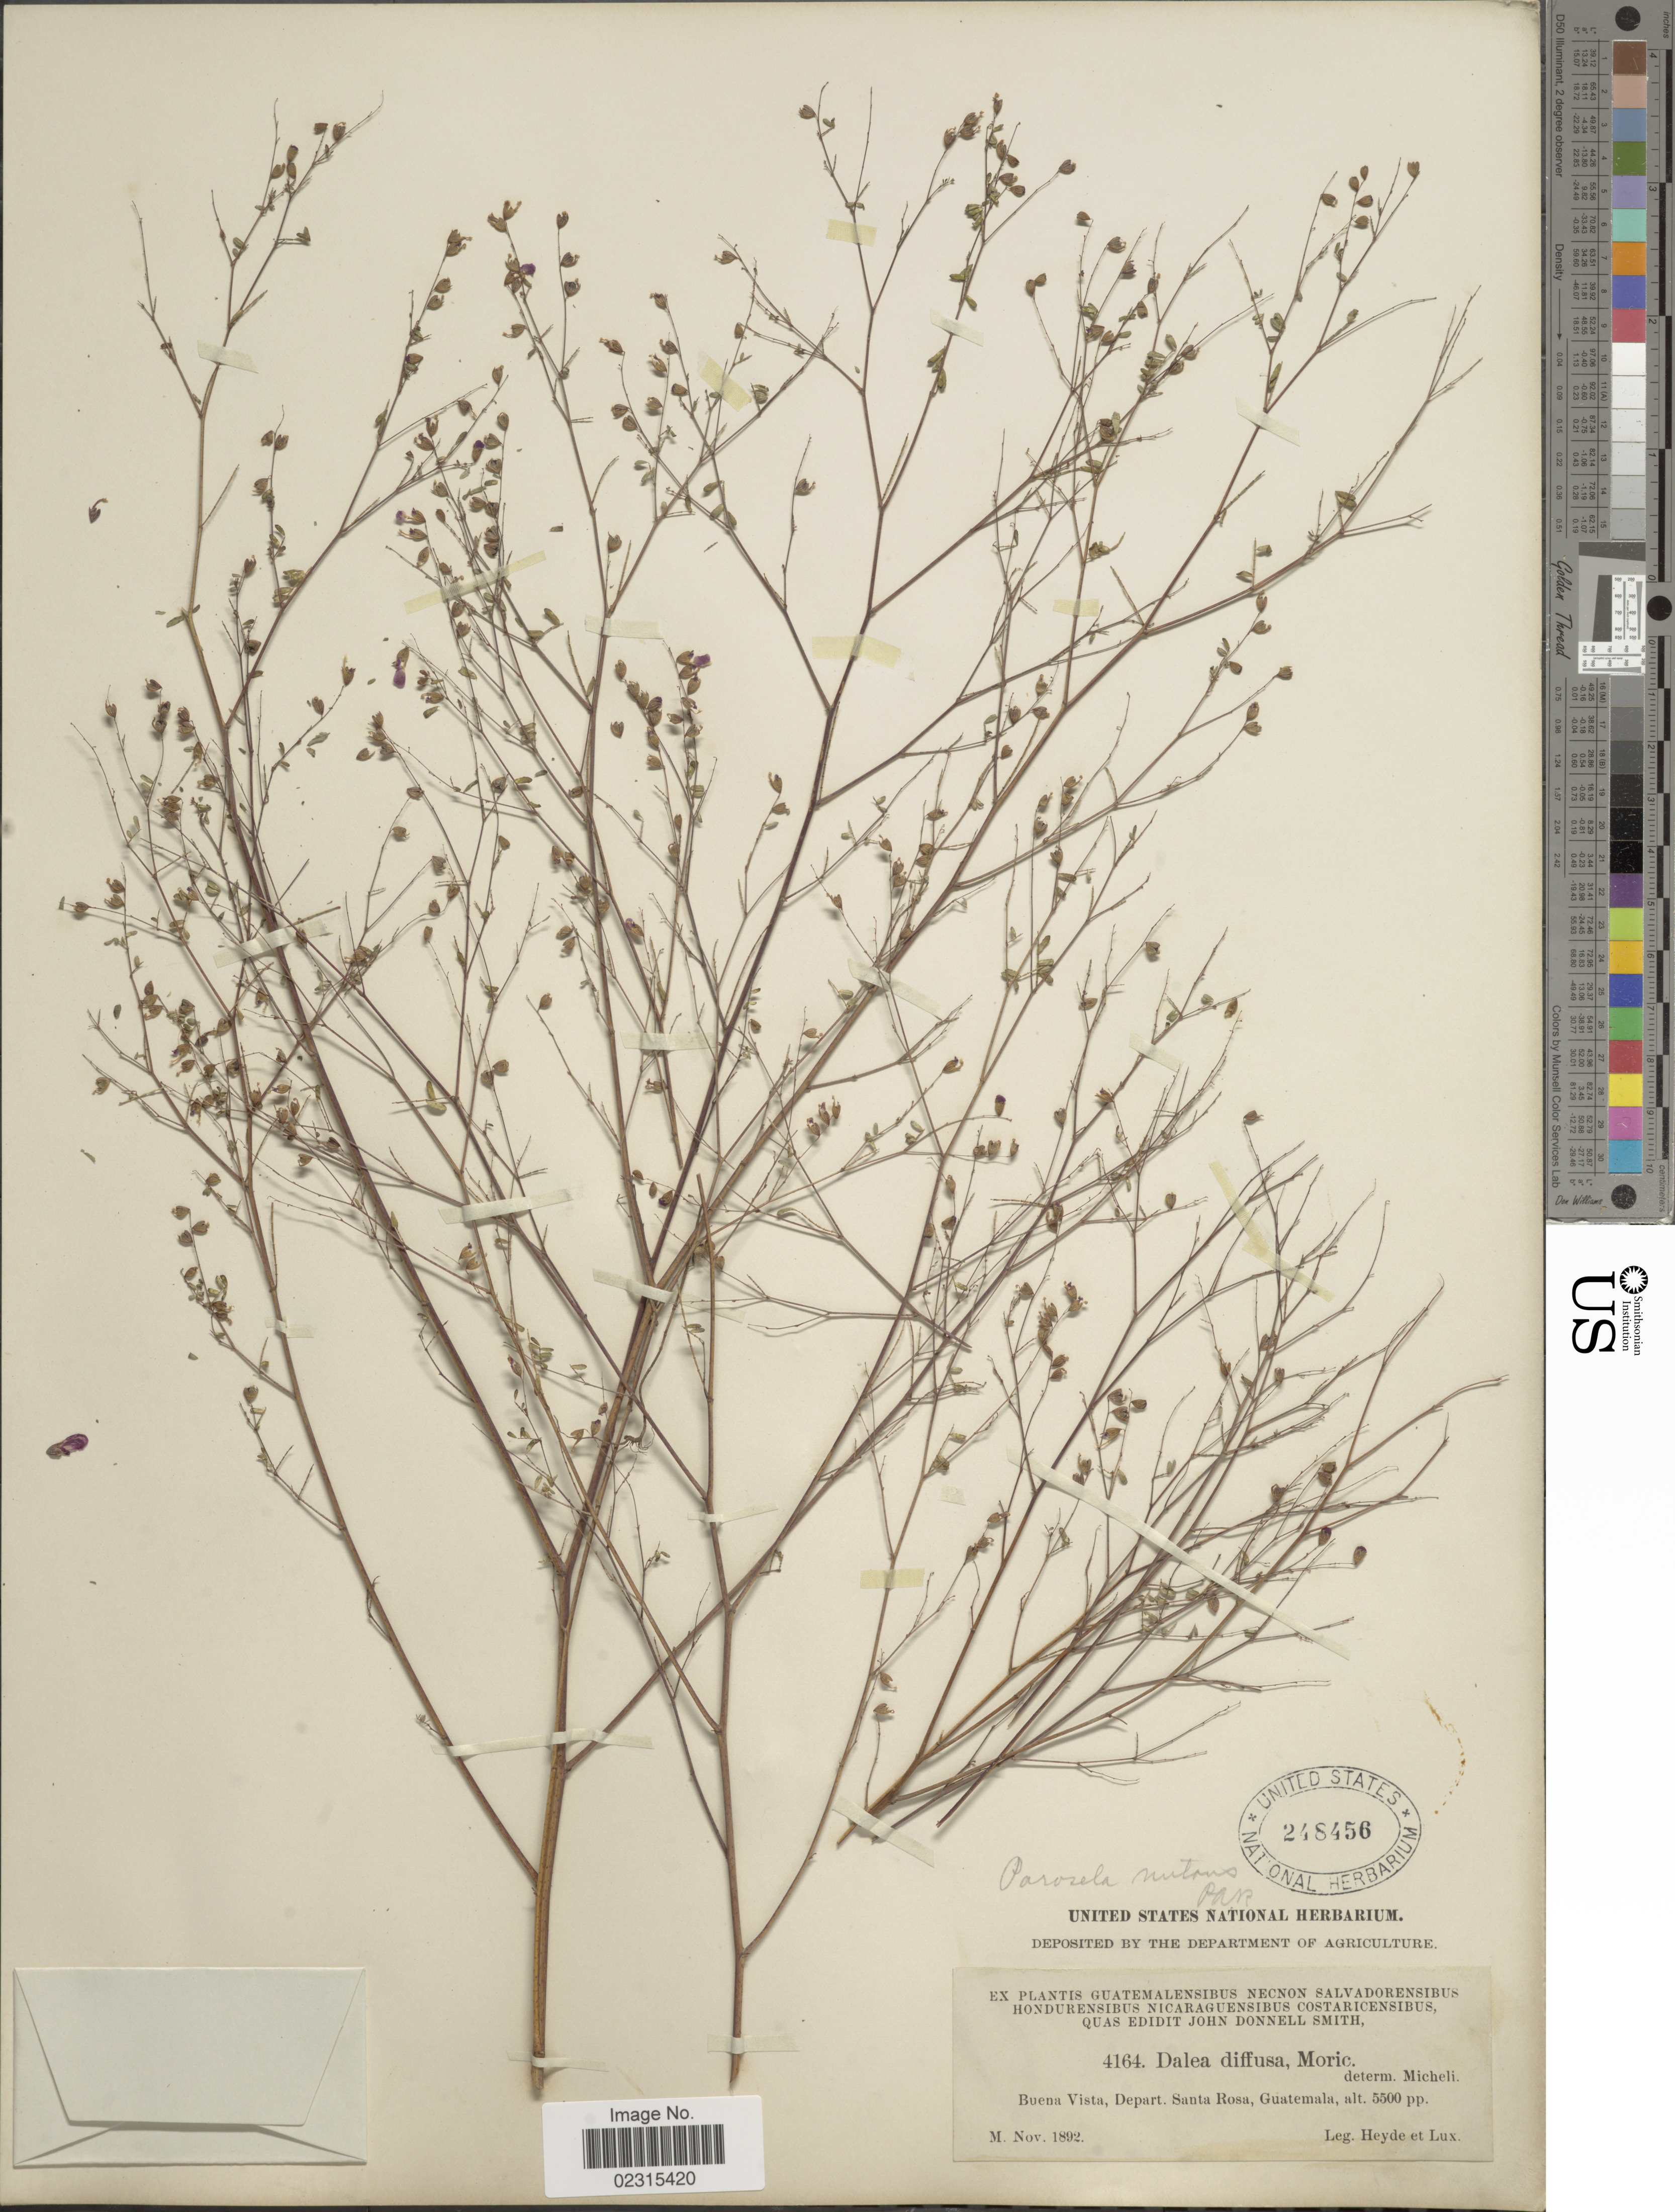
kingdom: Plantae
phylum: Tracheophyta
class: Magnoliopsida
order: Fabales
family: Fabaceae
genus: Marina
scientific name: Marina nutans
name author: (Cav.) Barneby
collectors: Heyde & Lux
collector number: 4164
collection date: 1892-11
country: Guatemala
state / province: Santa Rosa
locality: Buena Vista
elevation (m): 1676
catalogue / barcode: US 248456